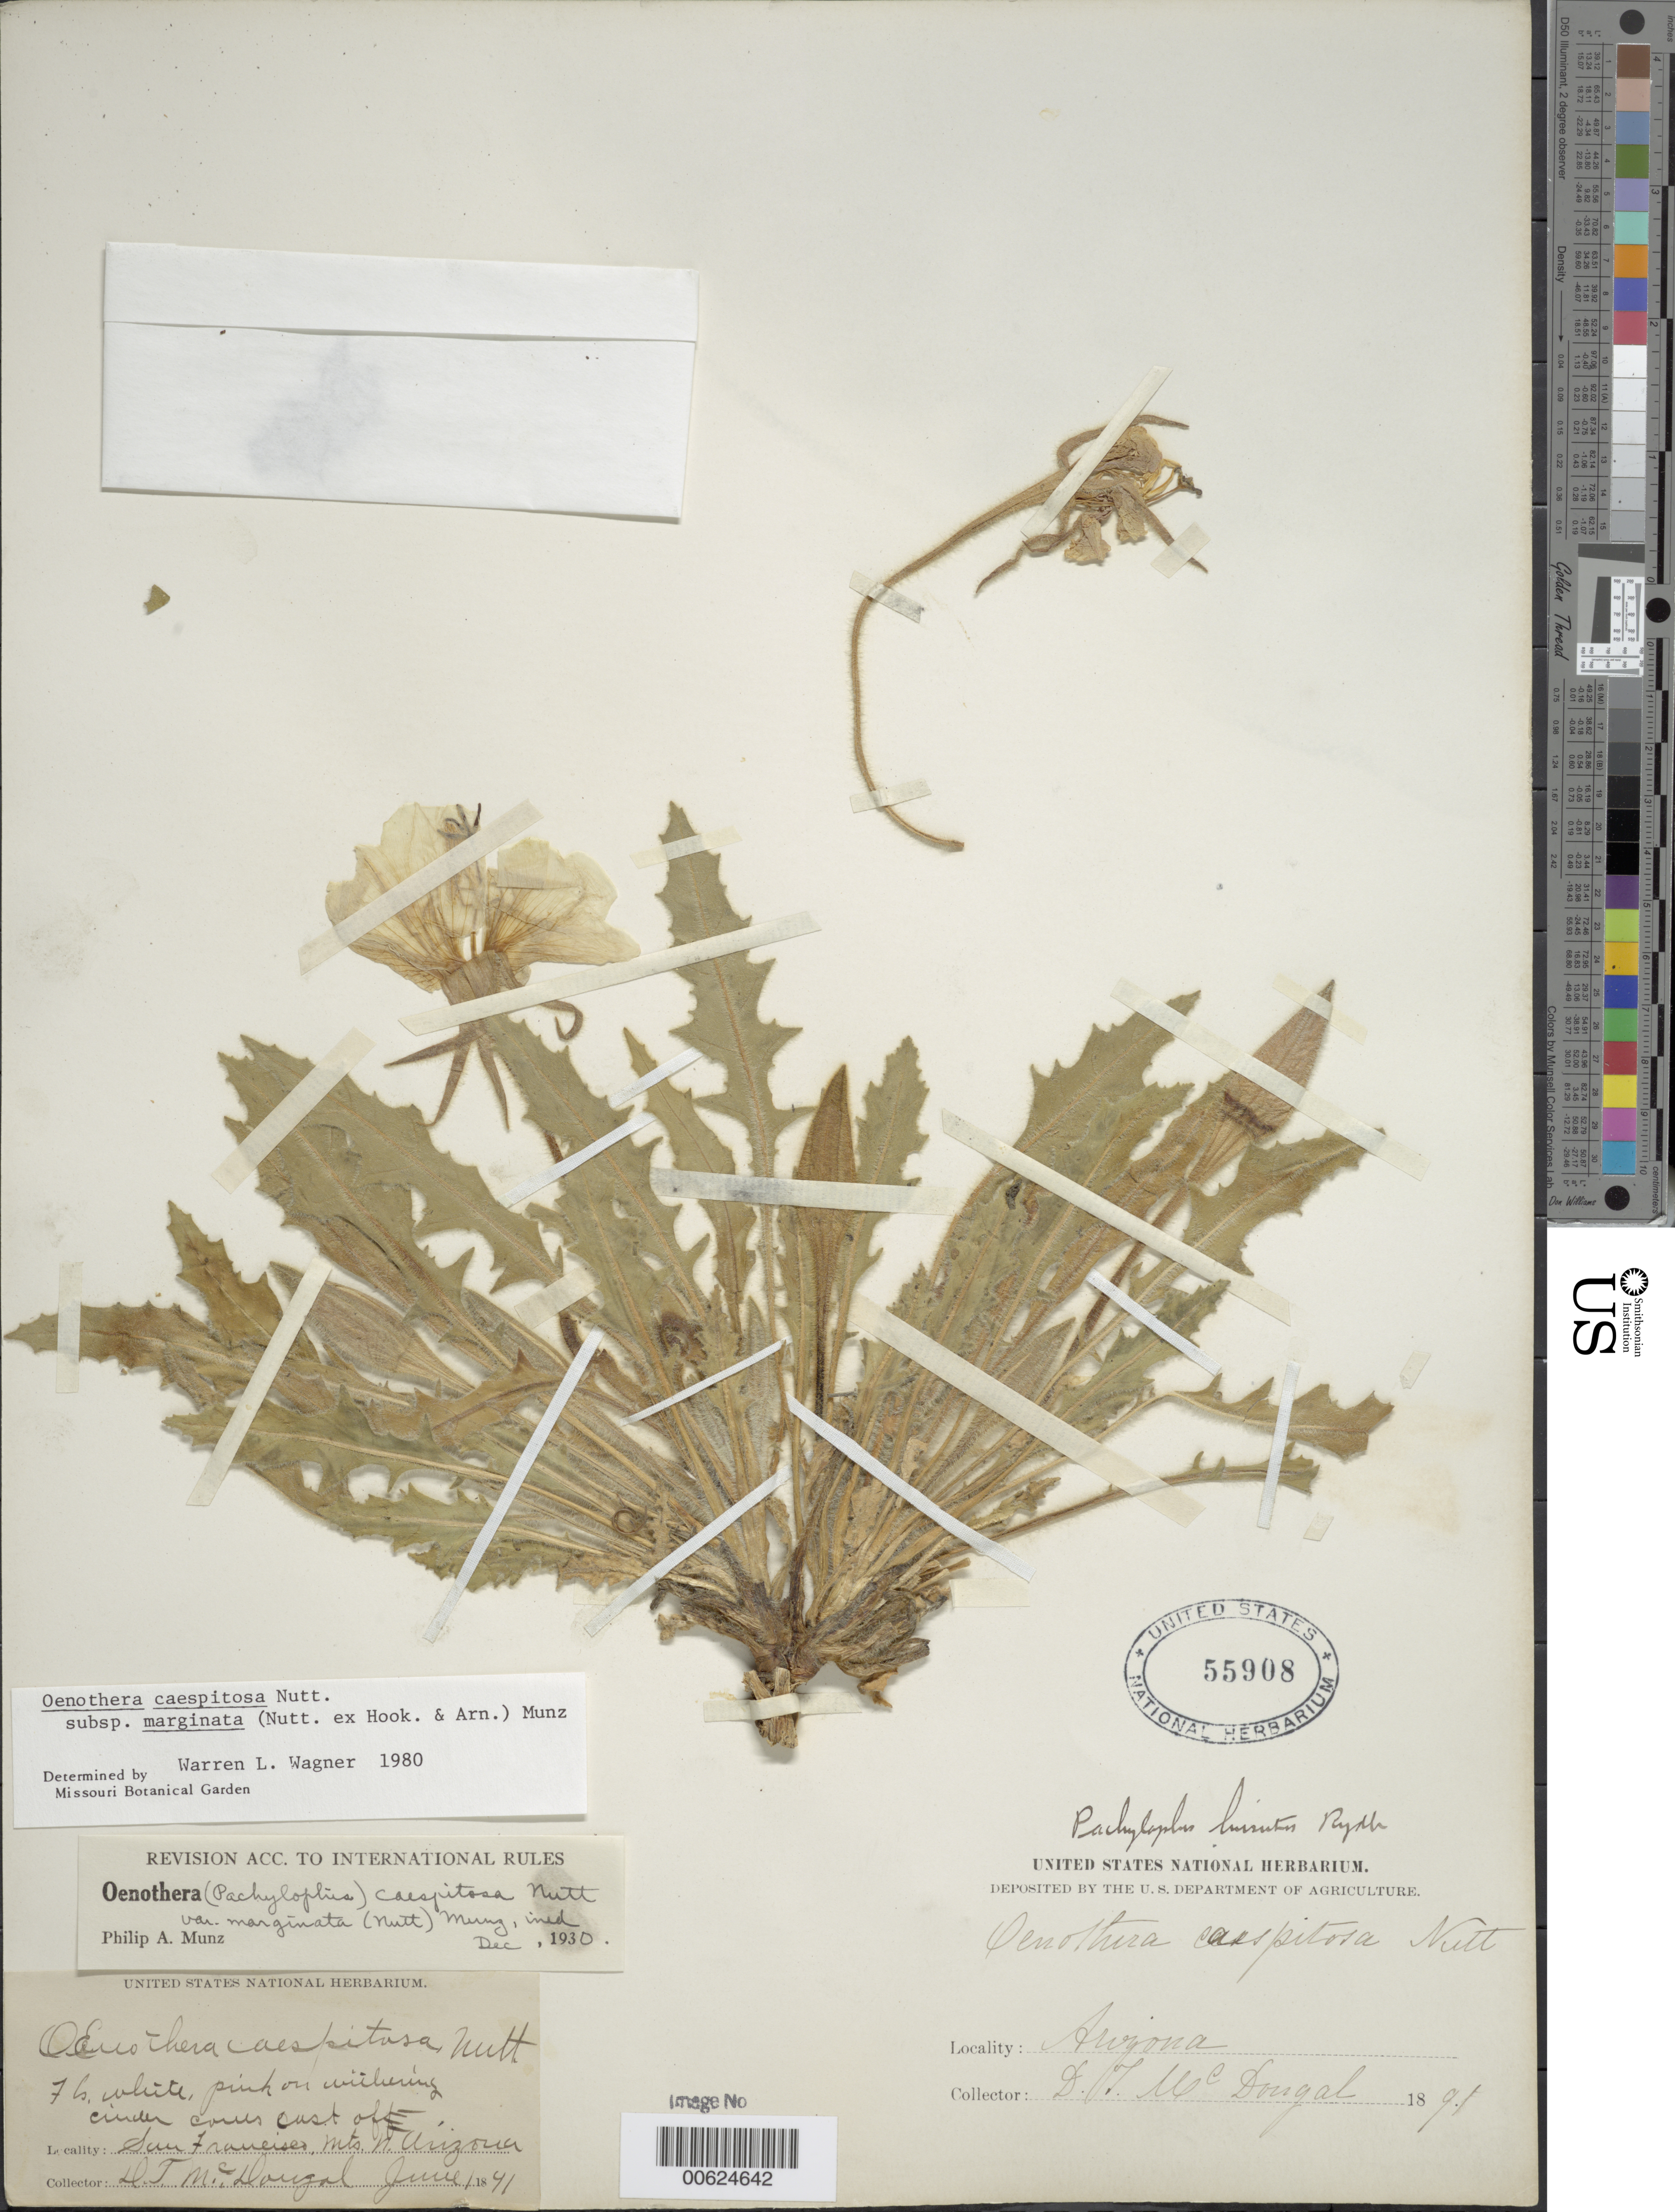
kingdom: Plantae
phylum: Tracheophyta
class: Magnoliopsida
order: Myrtales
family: Onagraceae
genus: Oenothera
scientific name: Oenothera cespitosa subsp. marginata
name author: (Nutt. ex Hook. & Arn.) Munz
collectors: D. McDougal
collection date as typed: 01 Jun 1891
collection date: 1891-06-01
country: United States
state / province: Arizona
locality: San Francisco, Mts W of Arizona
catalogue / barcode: US 55908